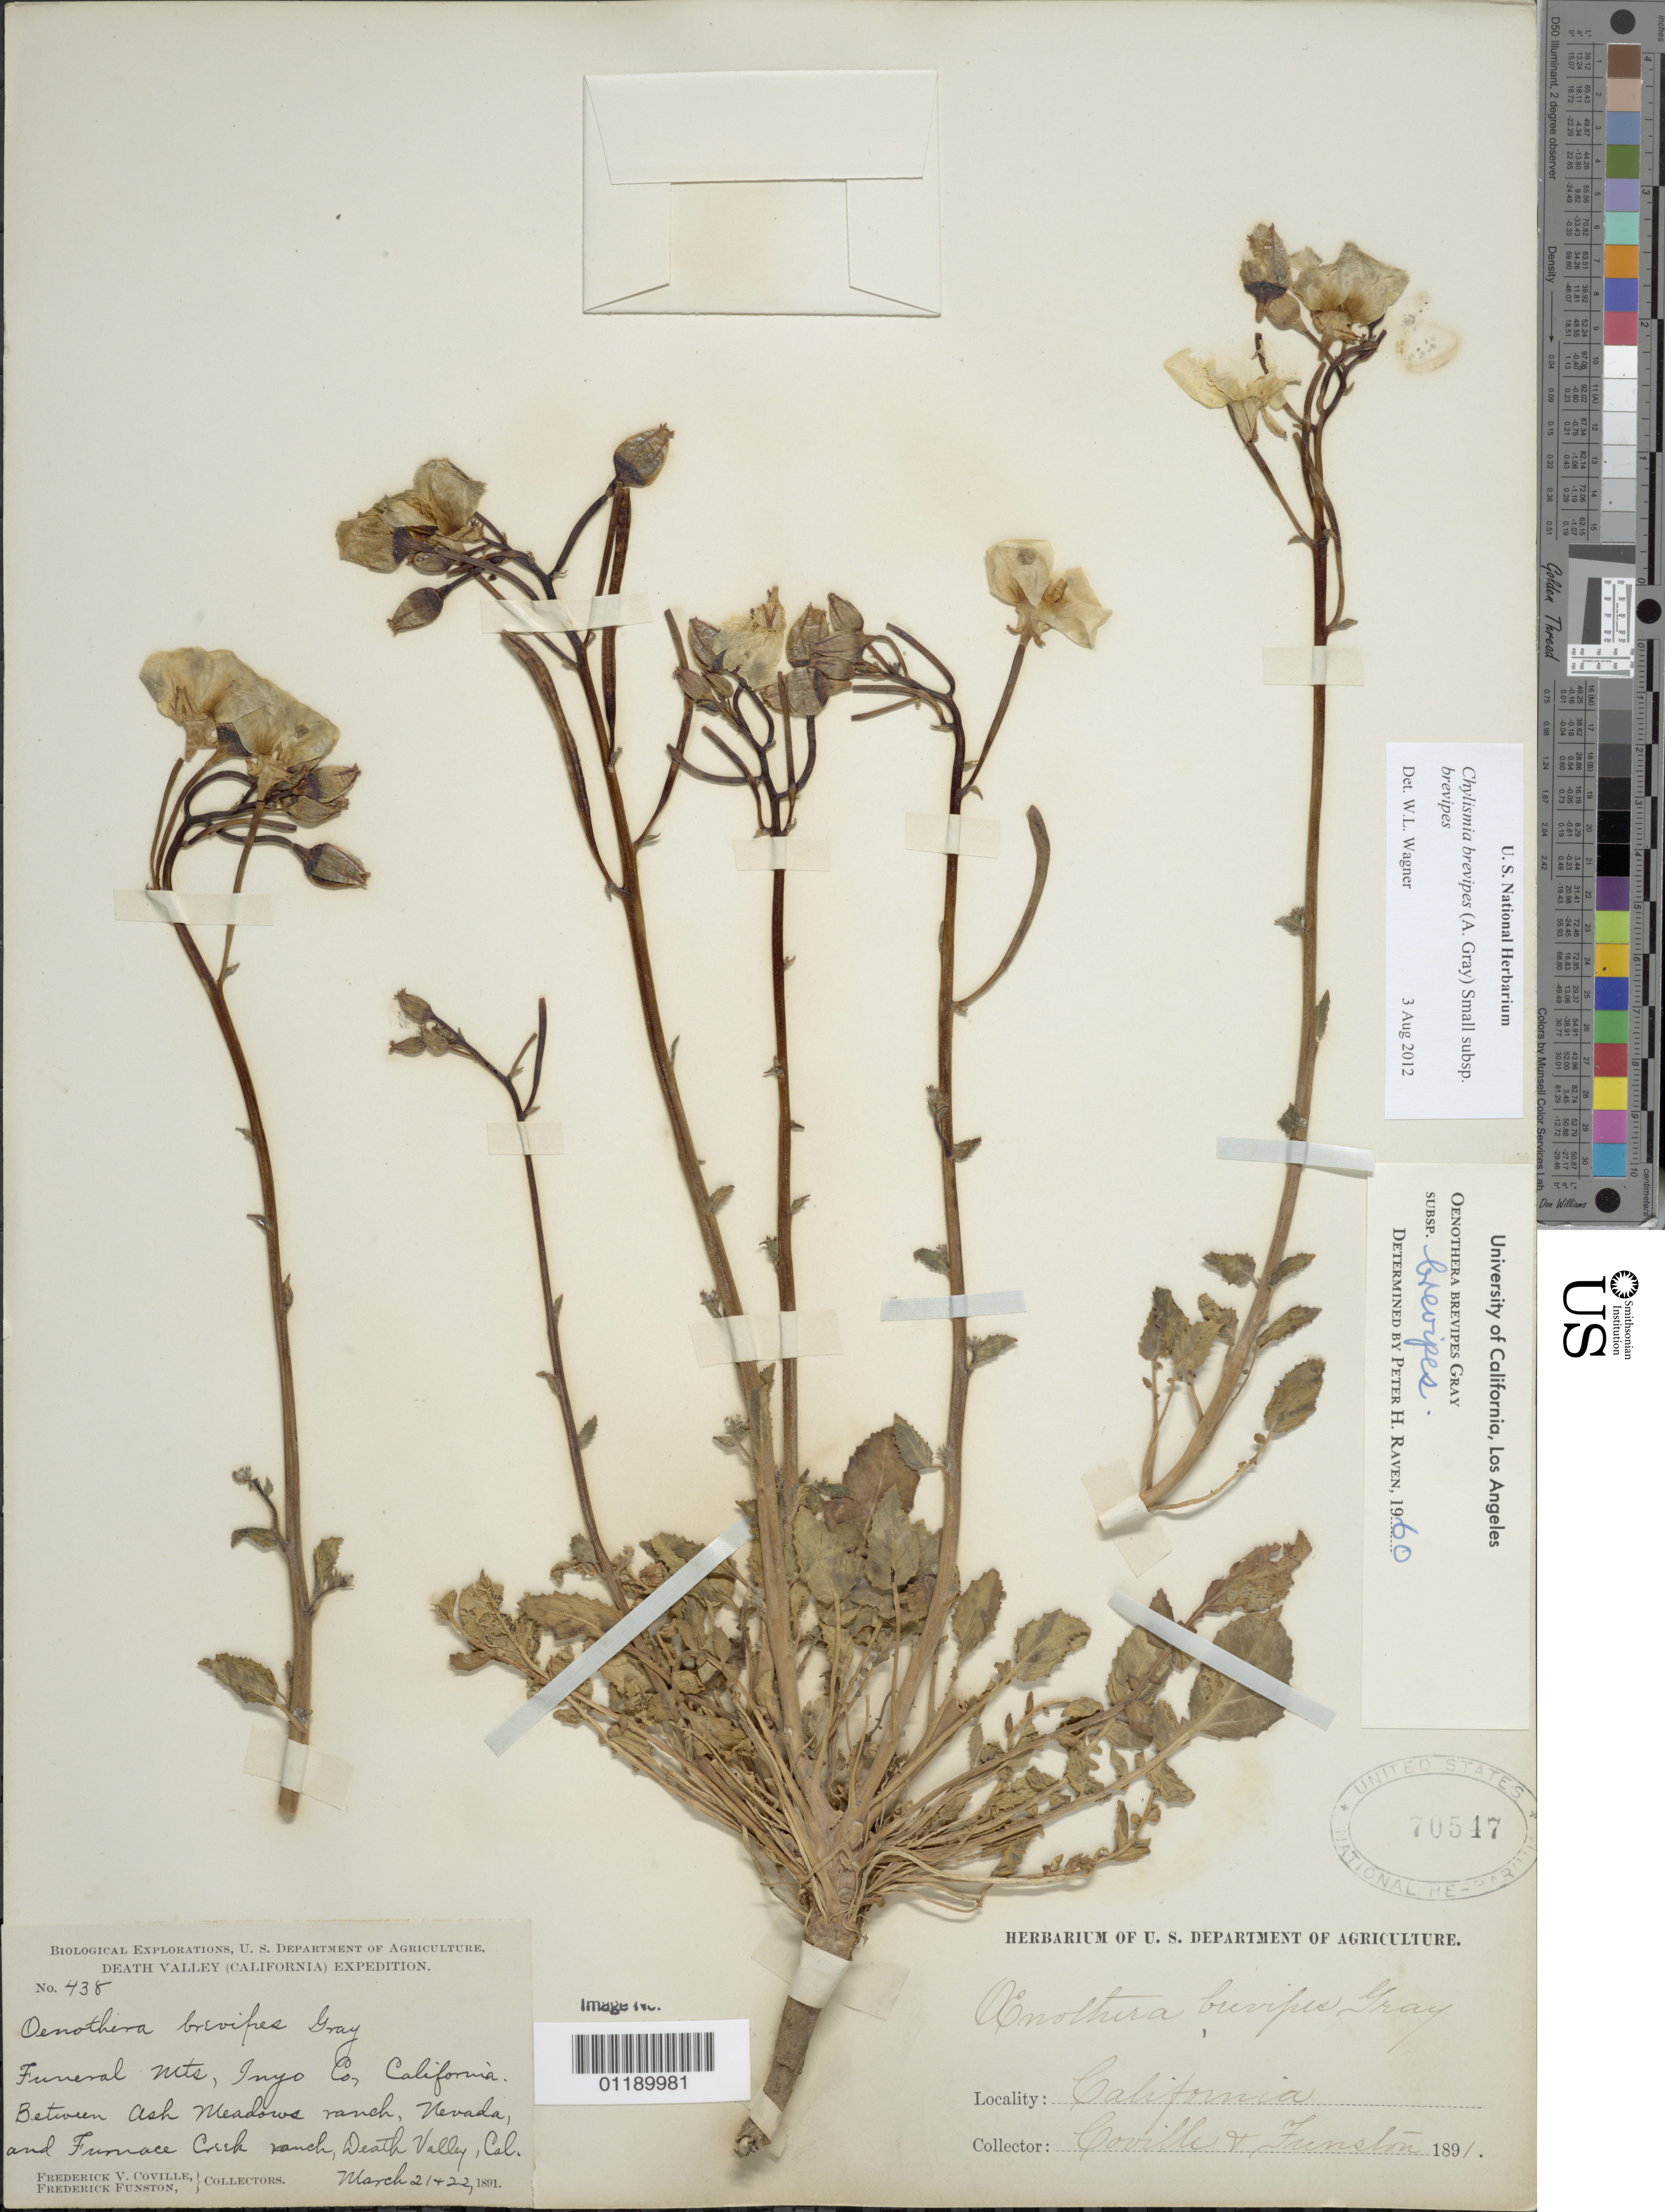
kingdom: Plantae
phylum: Tracheophyta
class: Magnoliopsida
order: Myrtales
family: Onagraceae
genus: Chylismia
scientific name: Chylismia brevipes subsp. brevipes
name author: (A. Gray) Small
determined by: Wagner, W. L., (BOT), Smithsonian Institution - National Museum of Natural History (UNITED STATES)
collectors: F. V. Coville & F. Funston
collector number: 438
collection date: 1891-03-21,1891-03-22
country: United States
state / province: California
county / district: Inyo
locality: Funeral Mountains, Inyo Co., Cal. Between Ash Meadows ranch, Nevada and Furnace Cr. ranch, Death Valley, Cal.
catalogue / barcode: US 70547